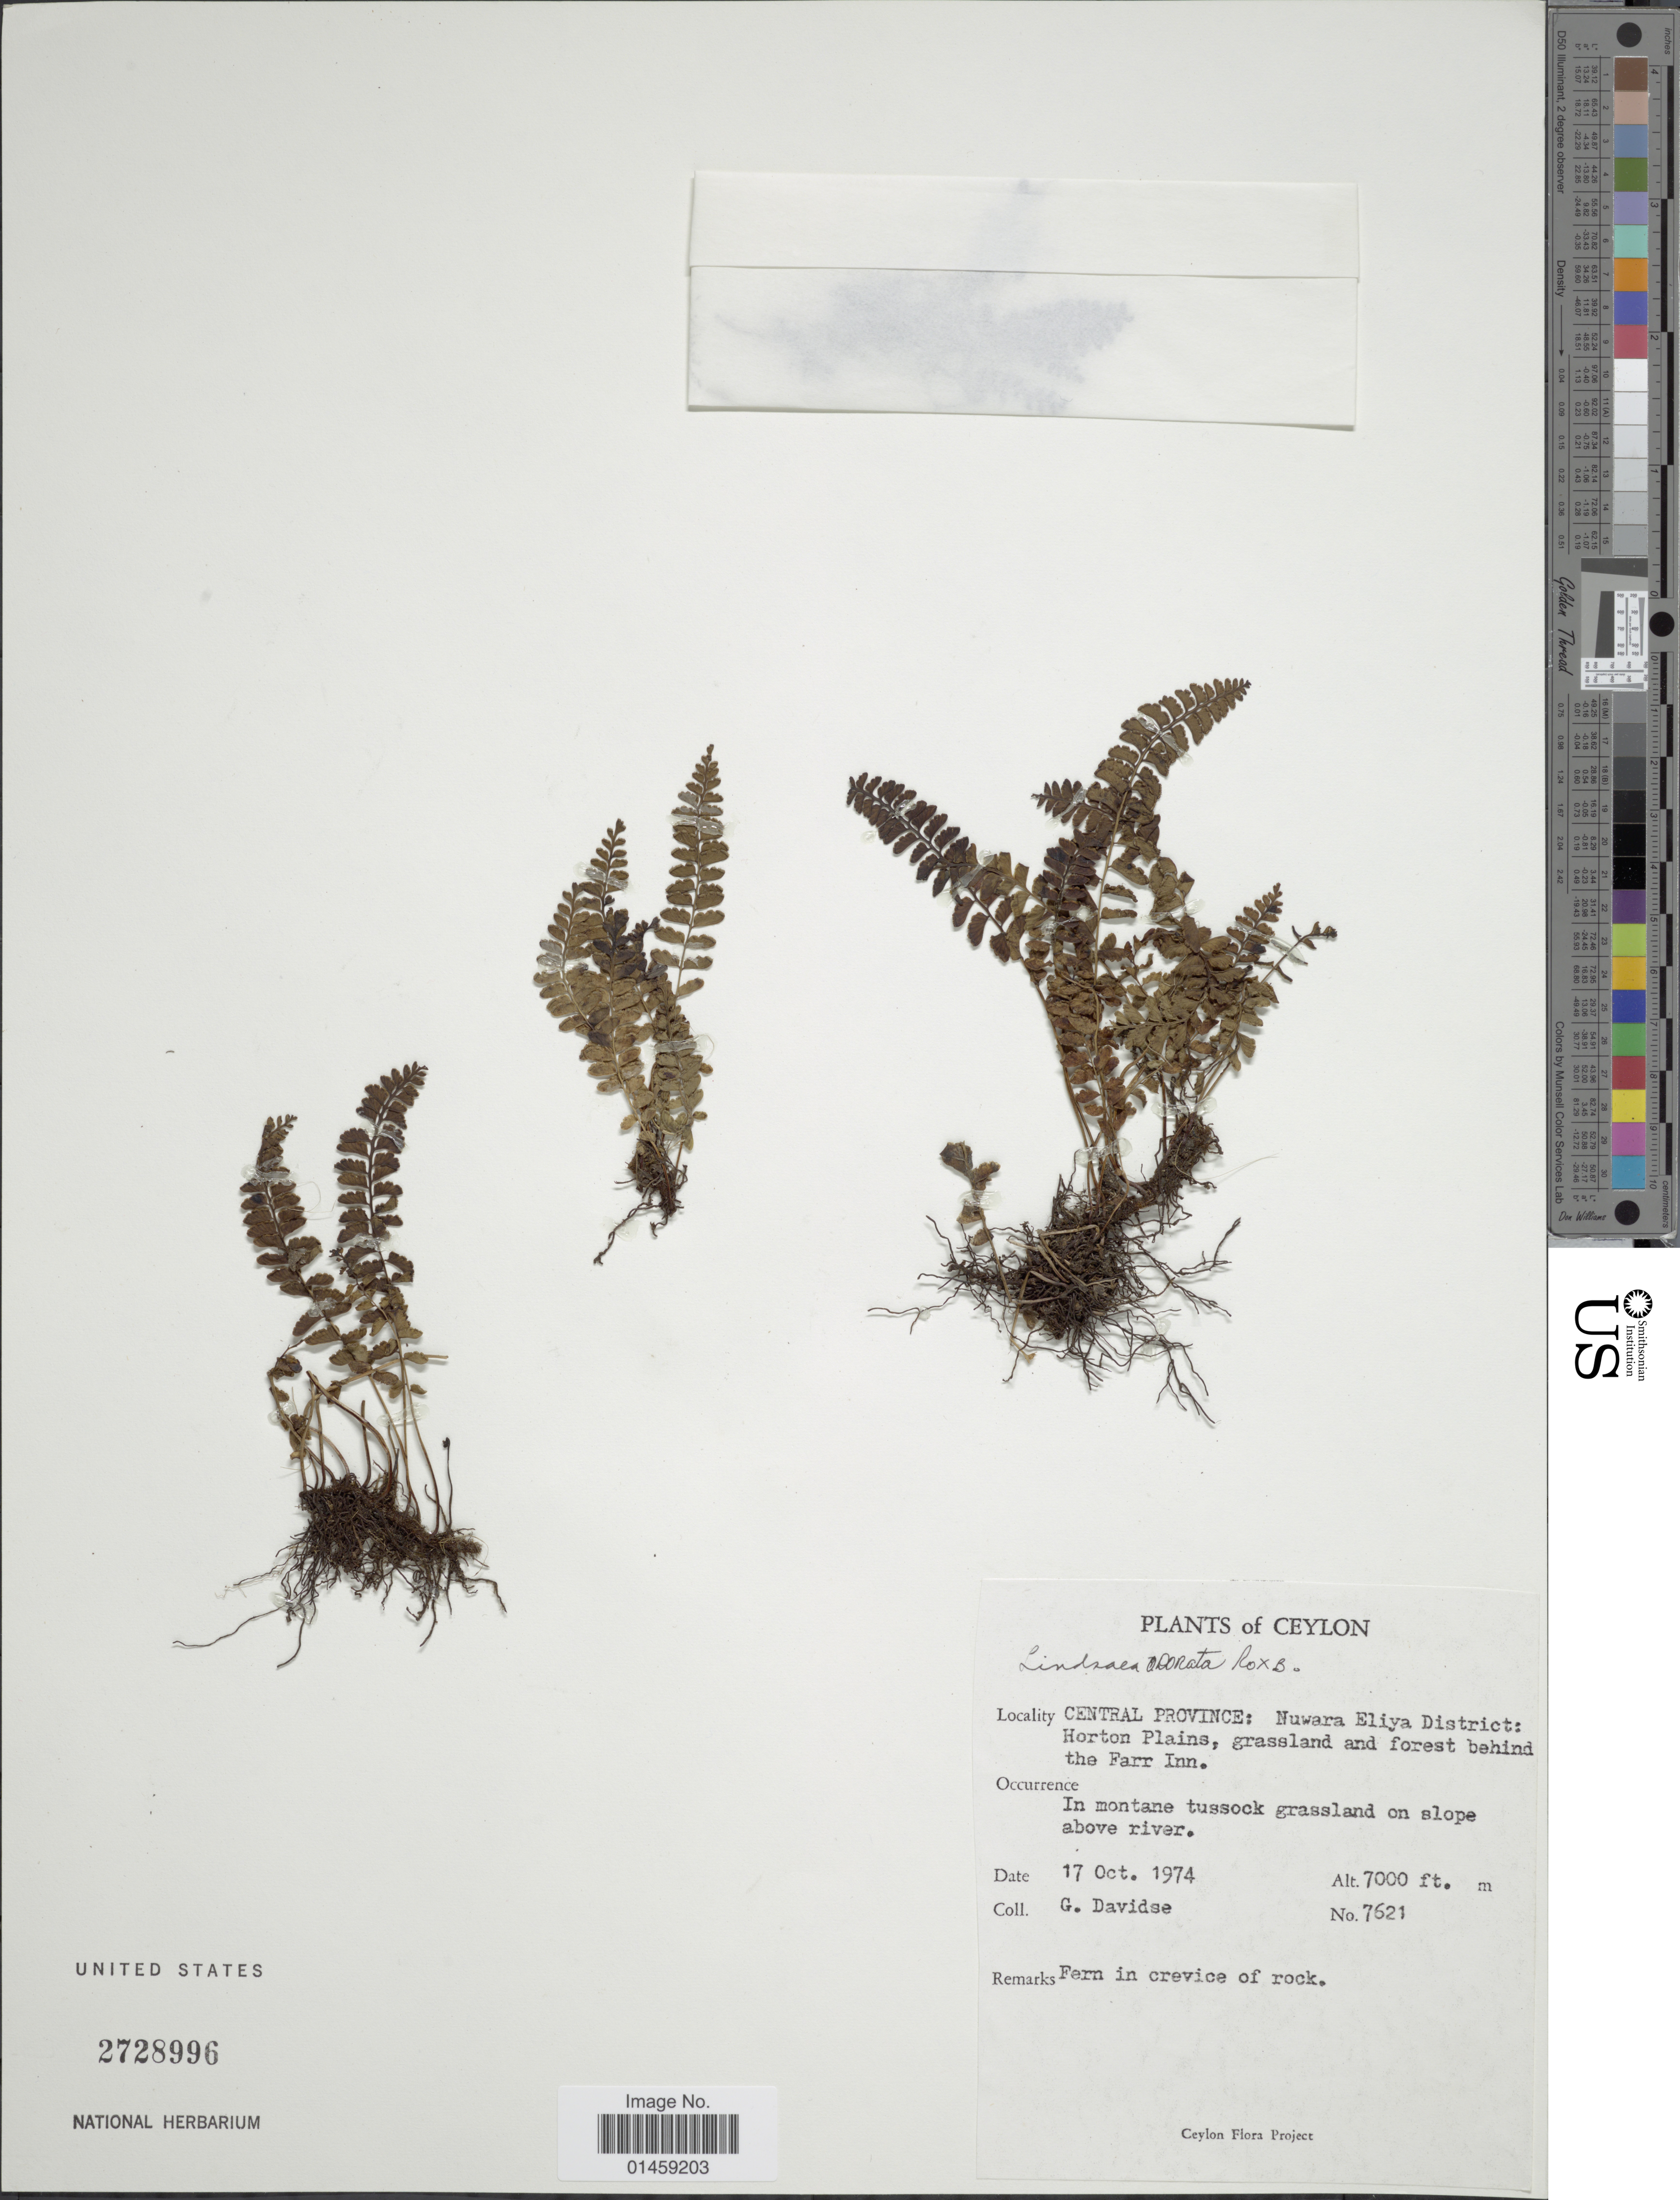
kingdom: Plantae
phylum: Tracheophyta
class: Polypodiopsida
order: Polypodiales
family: Lindsaeaceae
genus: Lindsaea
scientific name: Lindsaea odorata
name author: Roxb.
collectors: G. Davidse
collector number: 7621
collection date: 1974-10-17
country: Sri Lanka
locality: Ceylon. Central Province: Nuwara Eliya District: Horton Plains, grassland and forest behind the Farr Inn.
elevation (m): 2134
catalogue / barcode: US 2728996